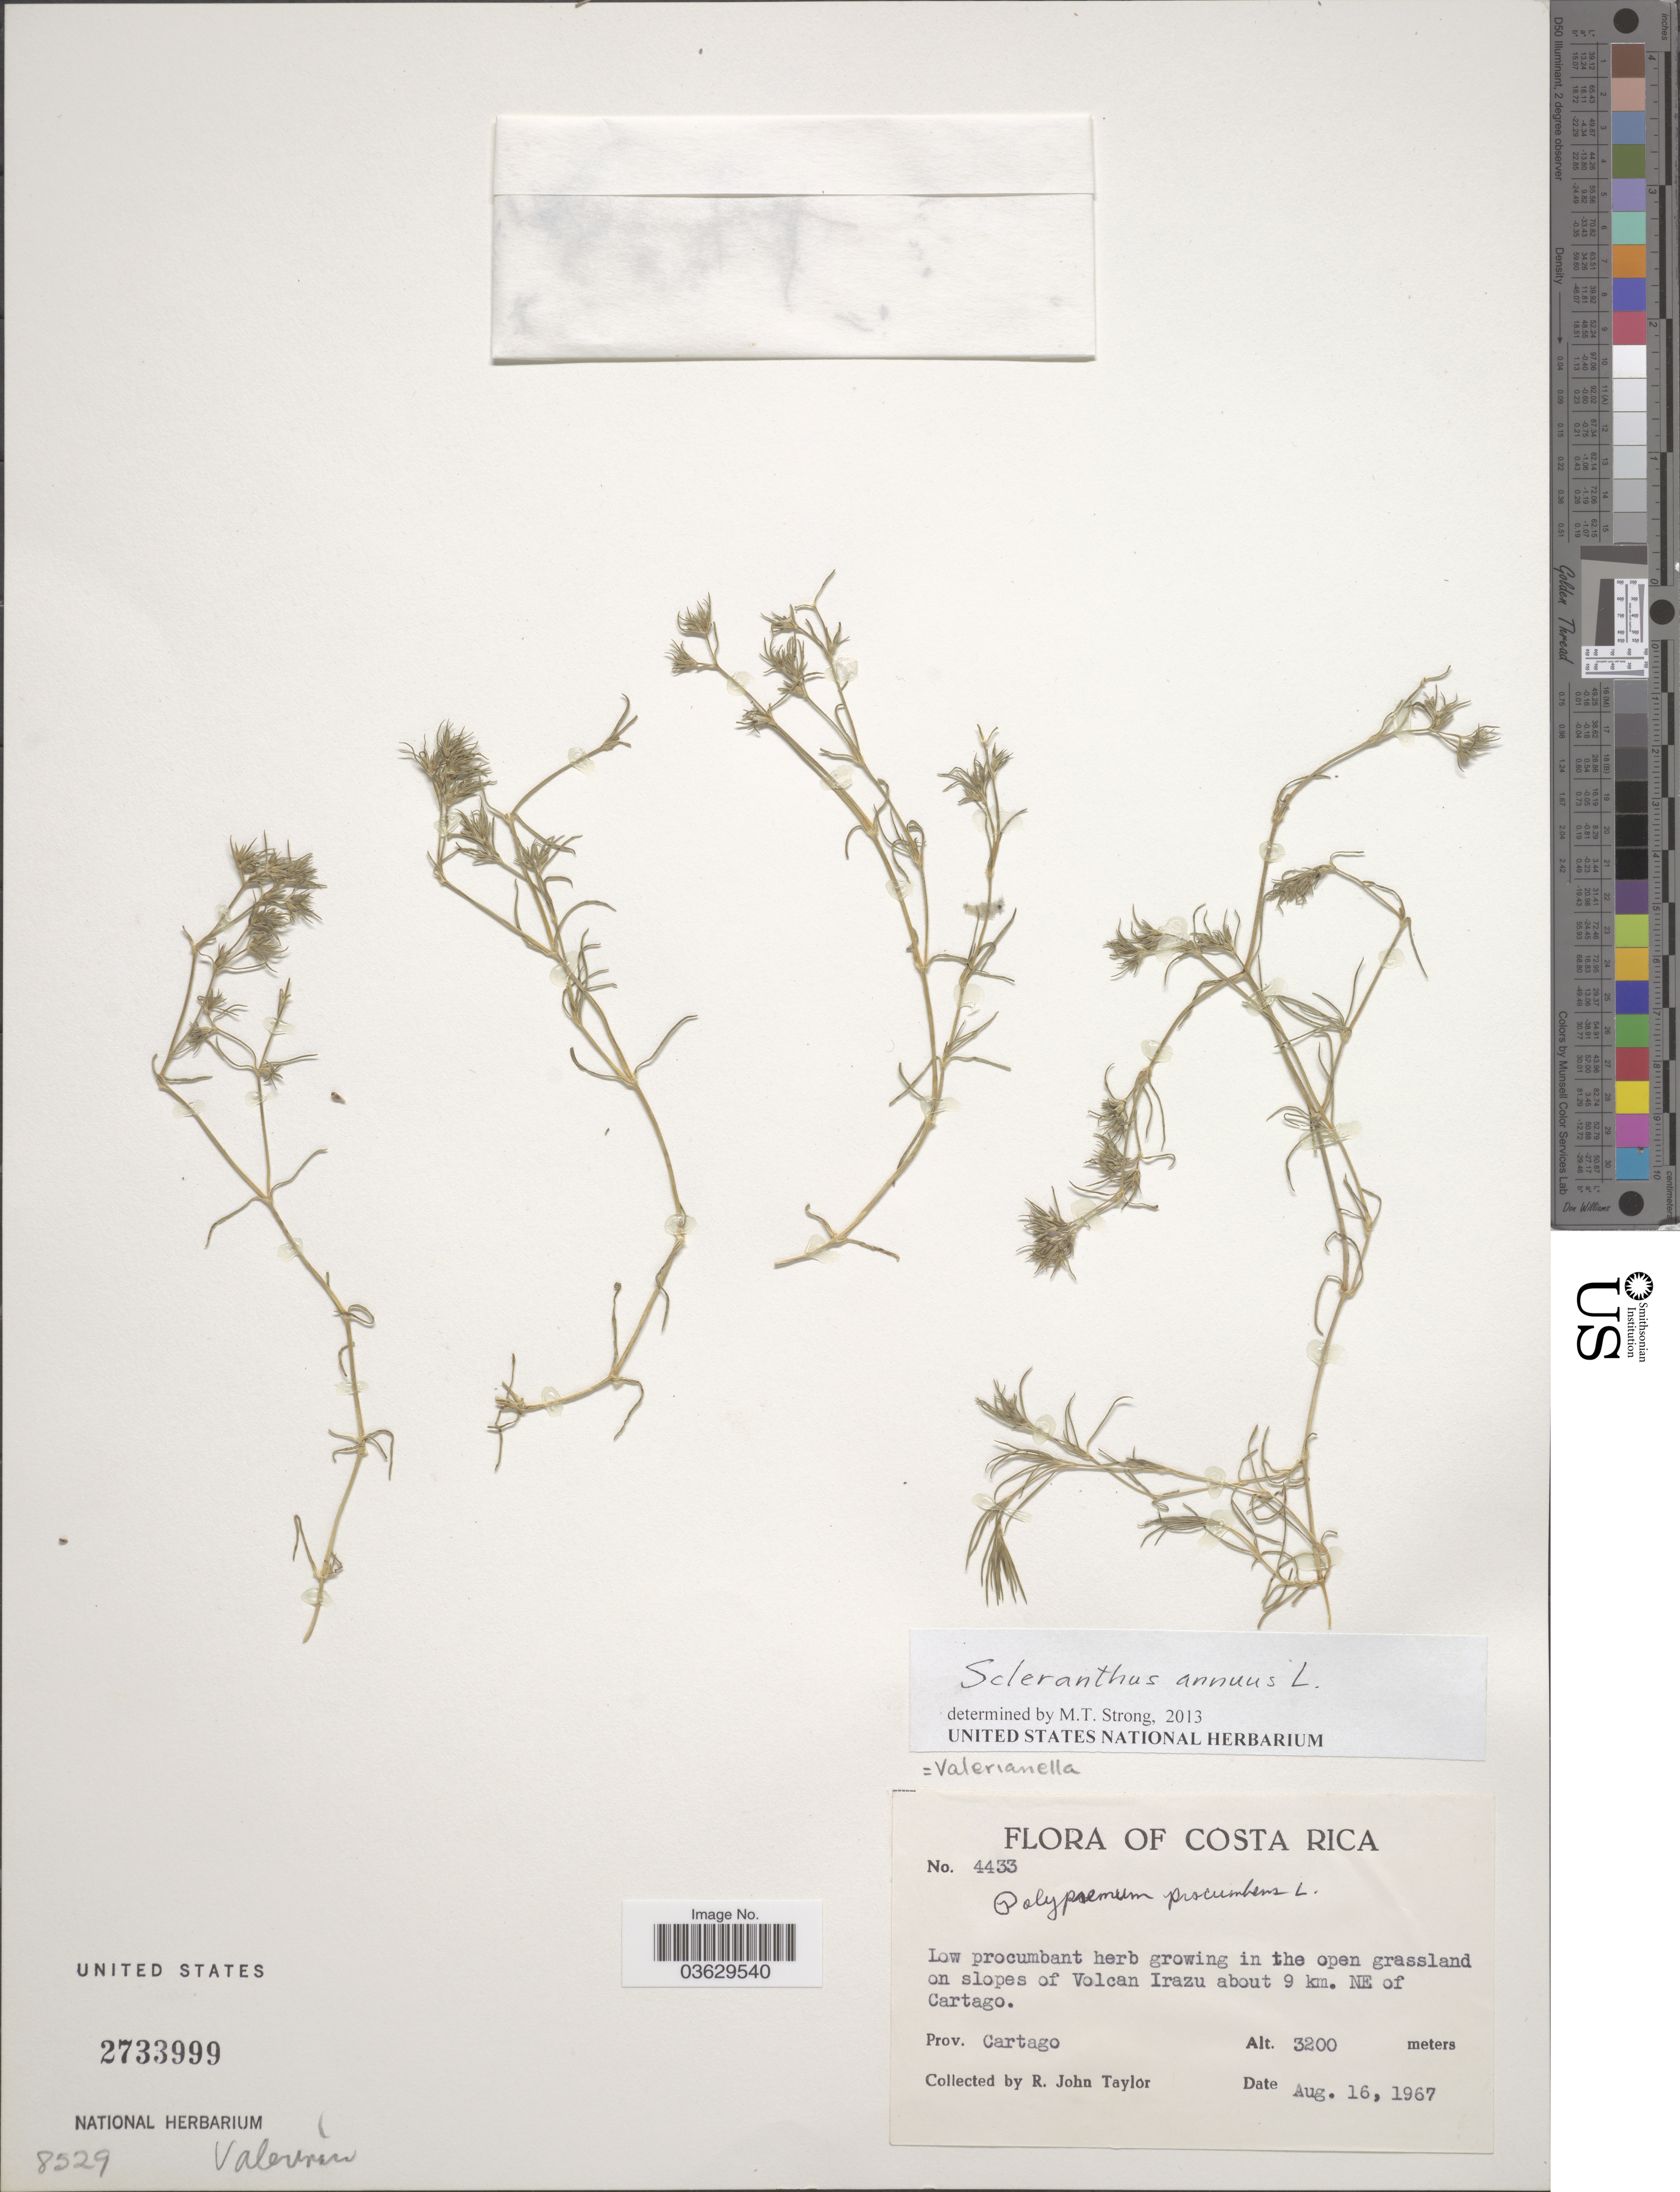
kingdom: Plantae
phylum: Tracheophyta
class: Magnoliopsida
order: Caryophyllales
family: Caryophyllaceae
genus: Scleranthus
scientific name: Scleranthus sp.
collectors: R. J. Taylor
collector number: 4433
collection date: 1967-08-16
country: Costa Rica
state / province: Cartago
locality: On slopes of Volcan Irazu about 9 km. NE of Cartago.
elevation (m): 3200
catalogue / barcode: US 2733999